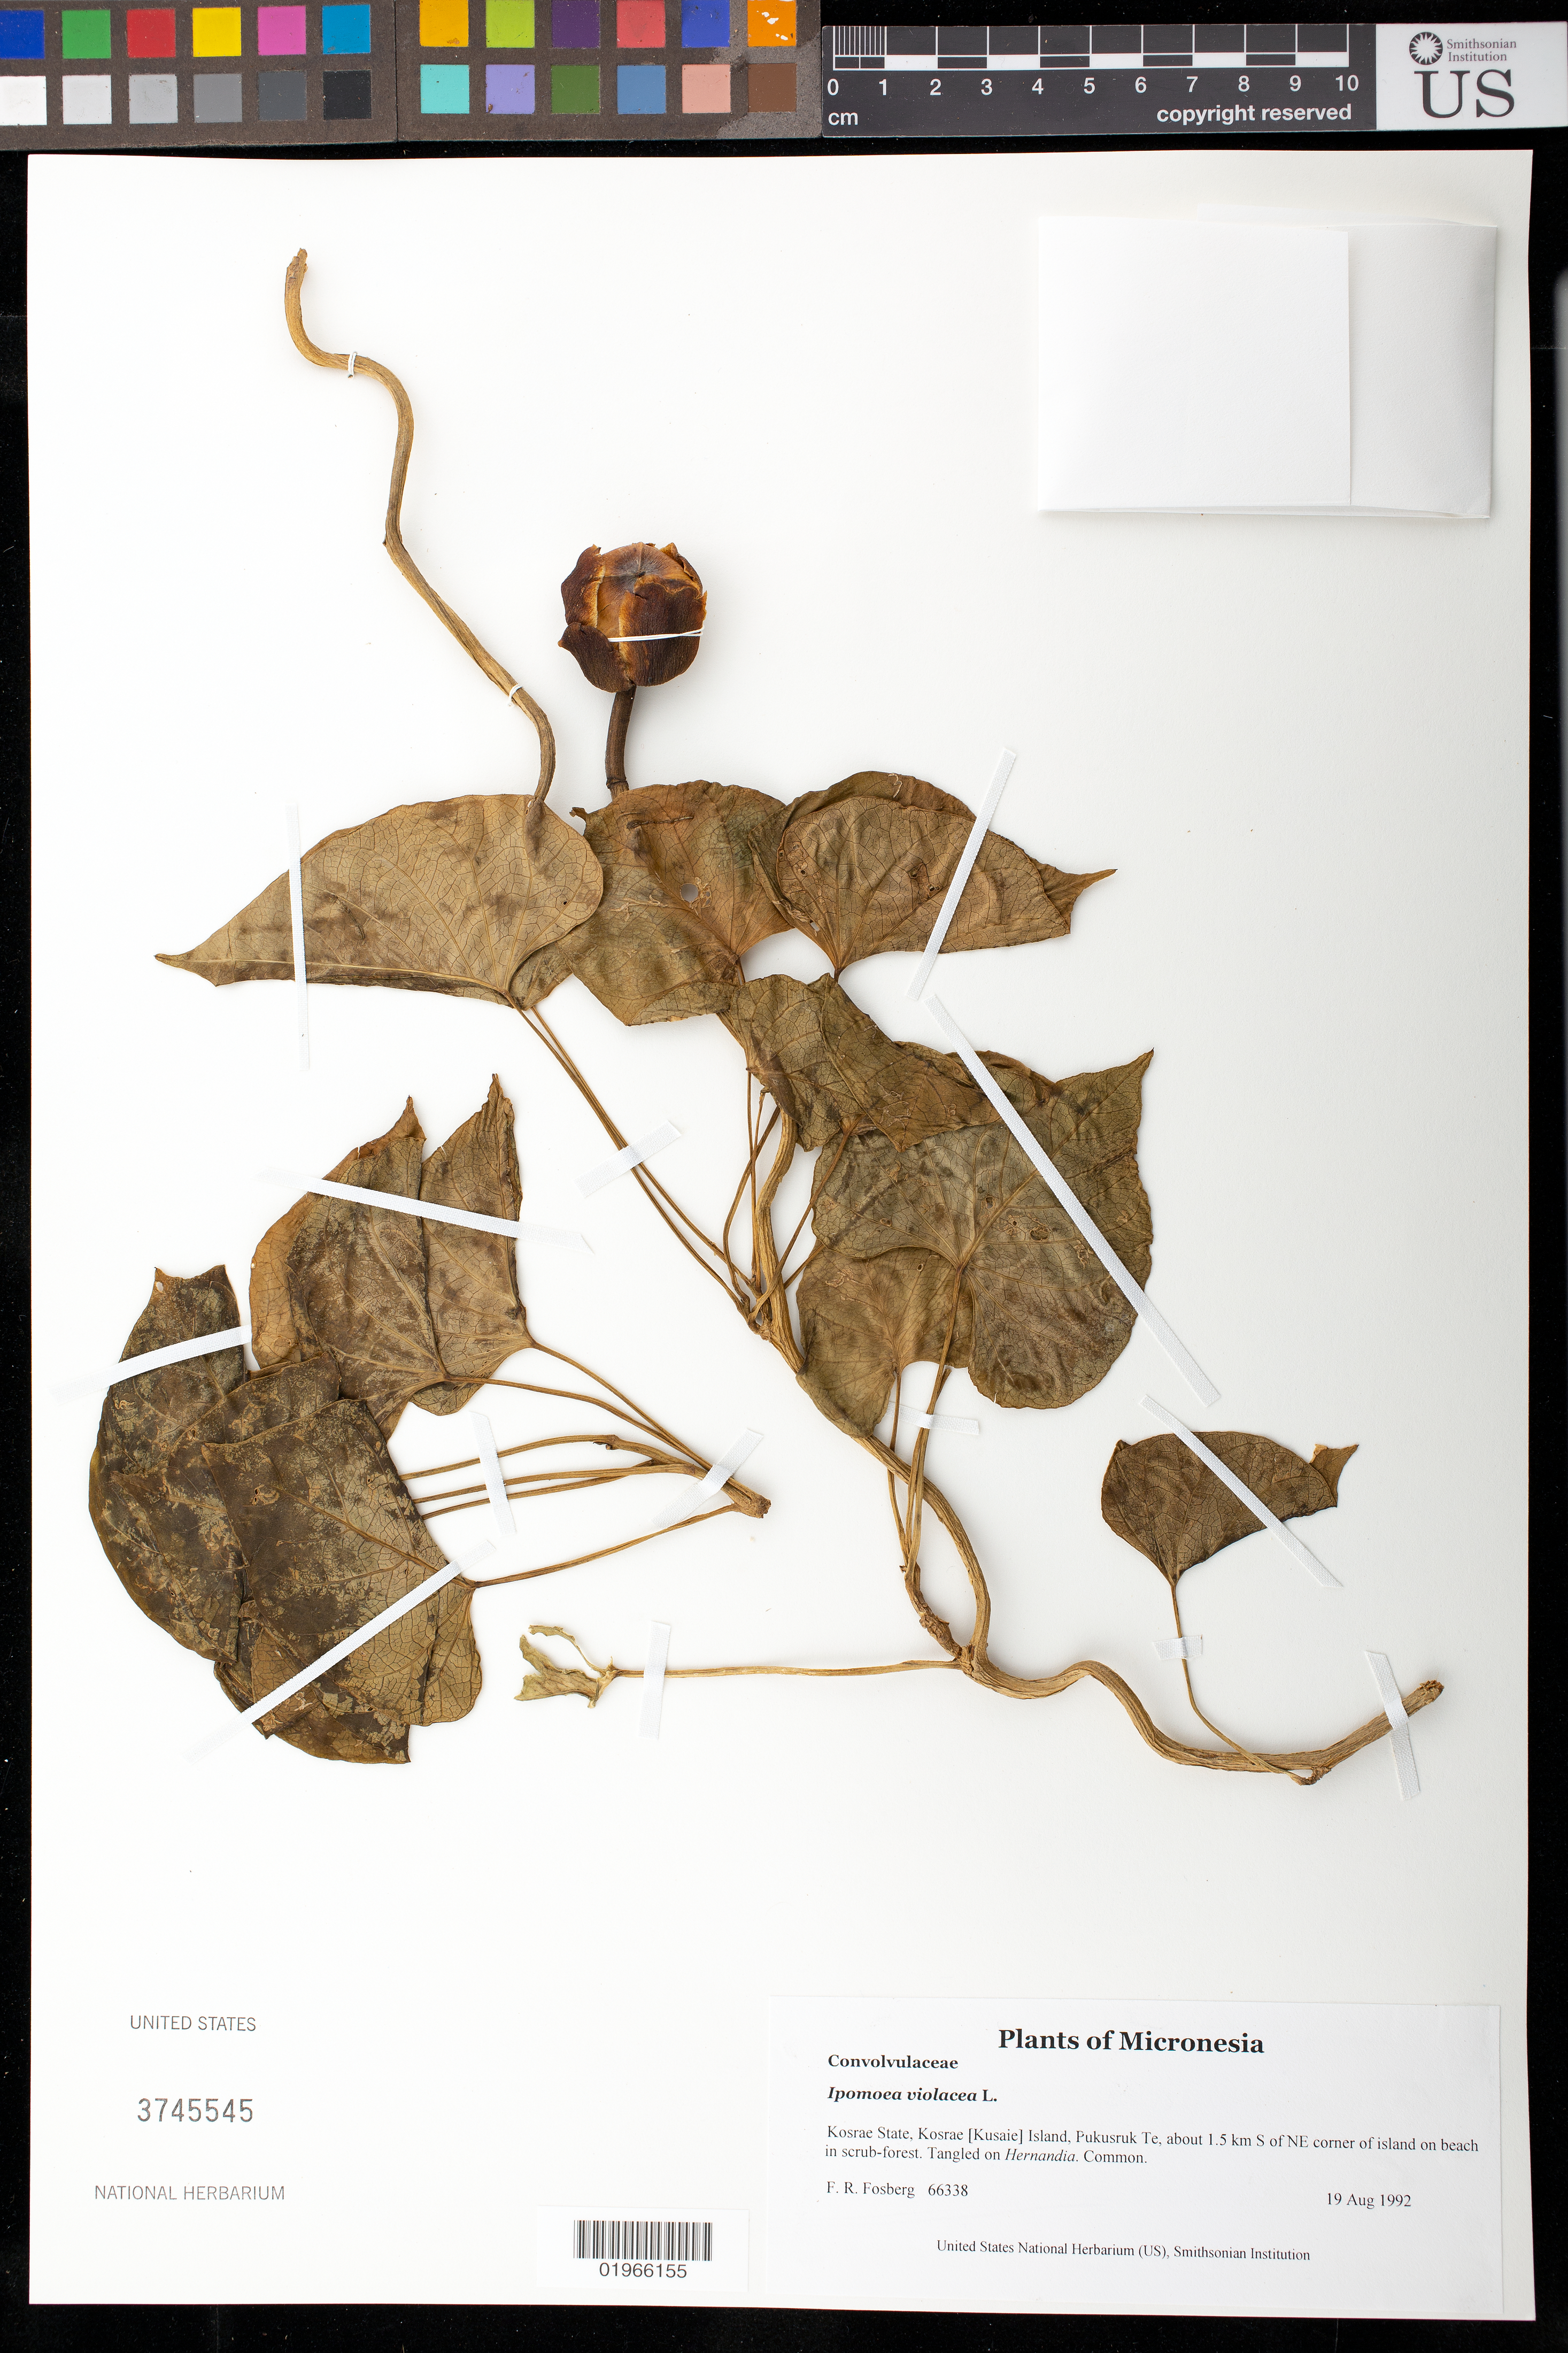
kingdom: Plantae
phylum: Tracheophyta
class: Magnoliopsida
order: Solanales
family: Convolvulaceae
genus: Ipomoea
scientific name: Ipomoea violacea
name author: L.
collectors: F. R. Fosberg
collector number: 66338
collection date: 1992-08-19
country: Micronesia, Federated States of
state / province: Kosrae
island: Kosrae [Kusaie]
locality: Pukusruk Te, about 1.5 km S of NE corner of island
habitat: Beach scrub-forest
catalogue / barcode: US 3745545